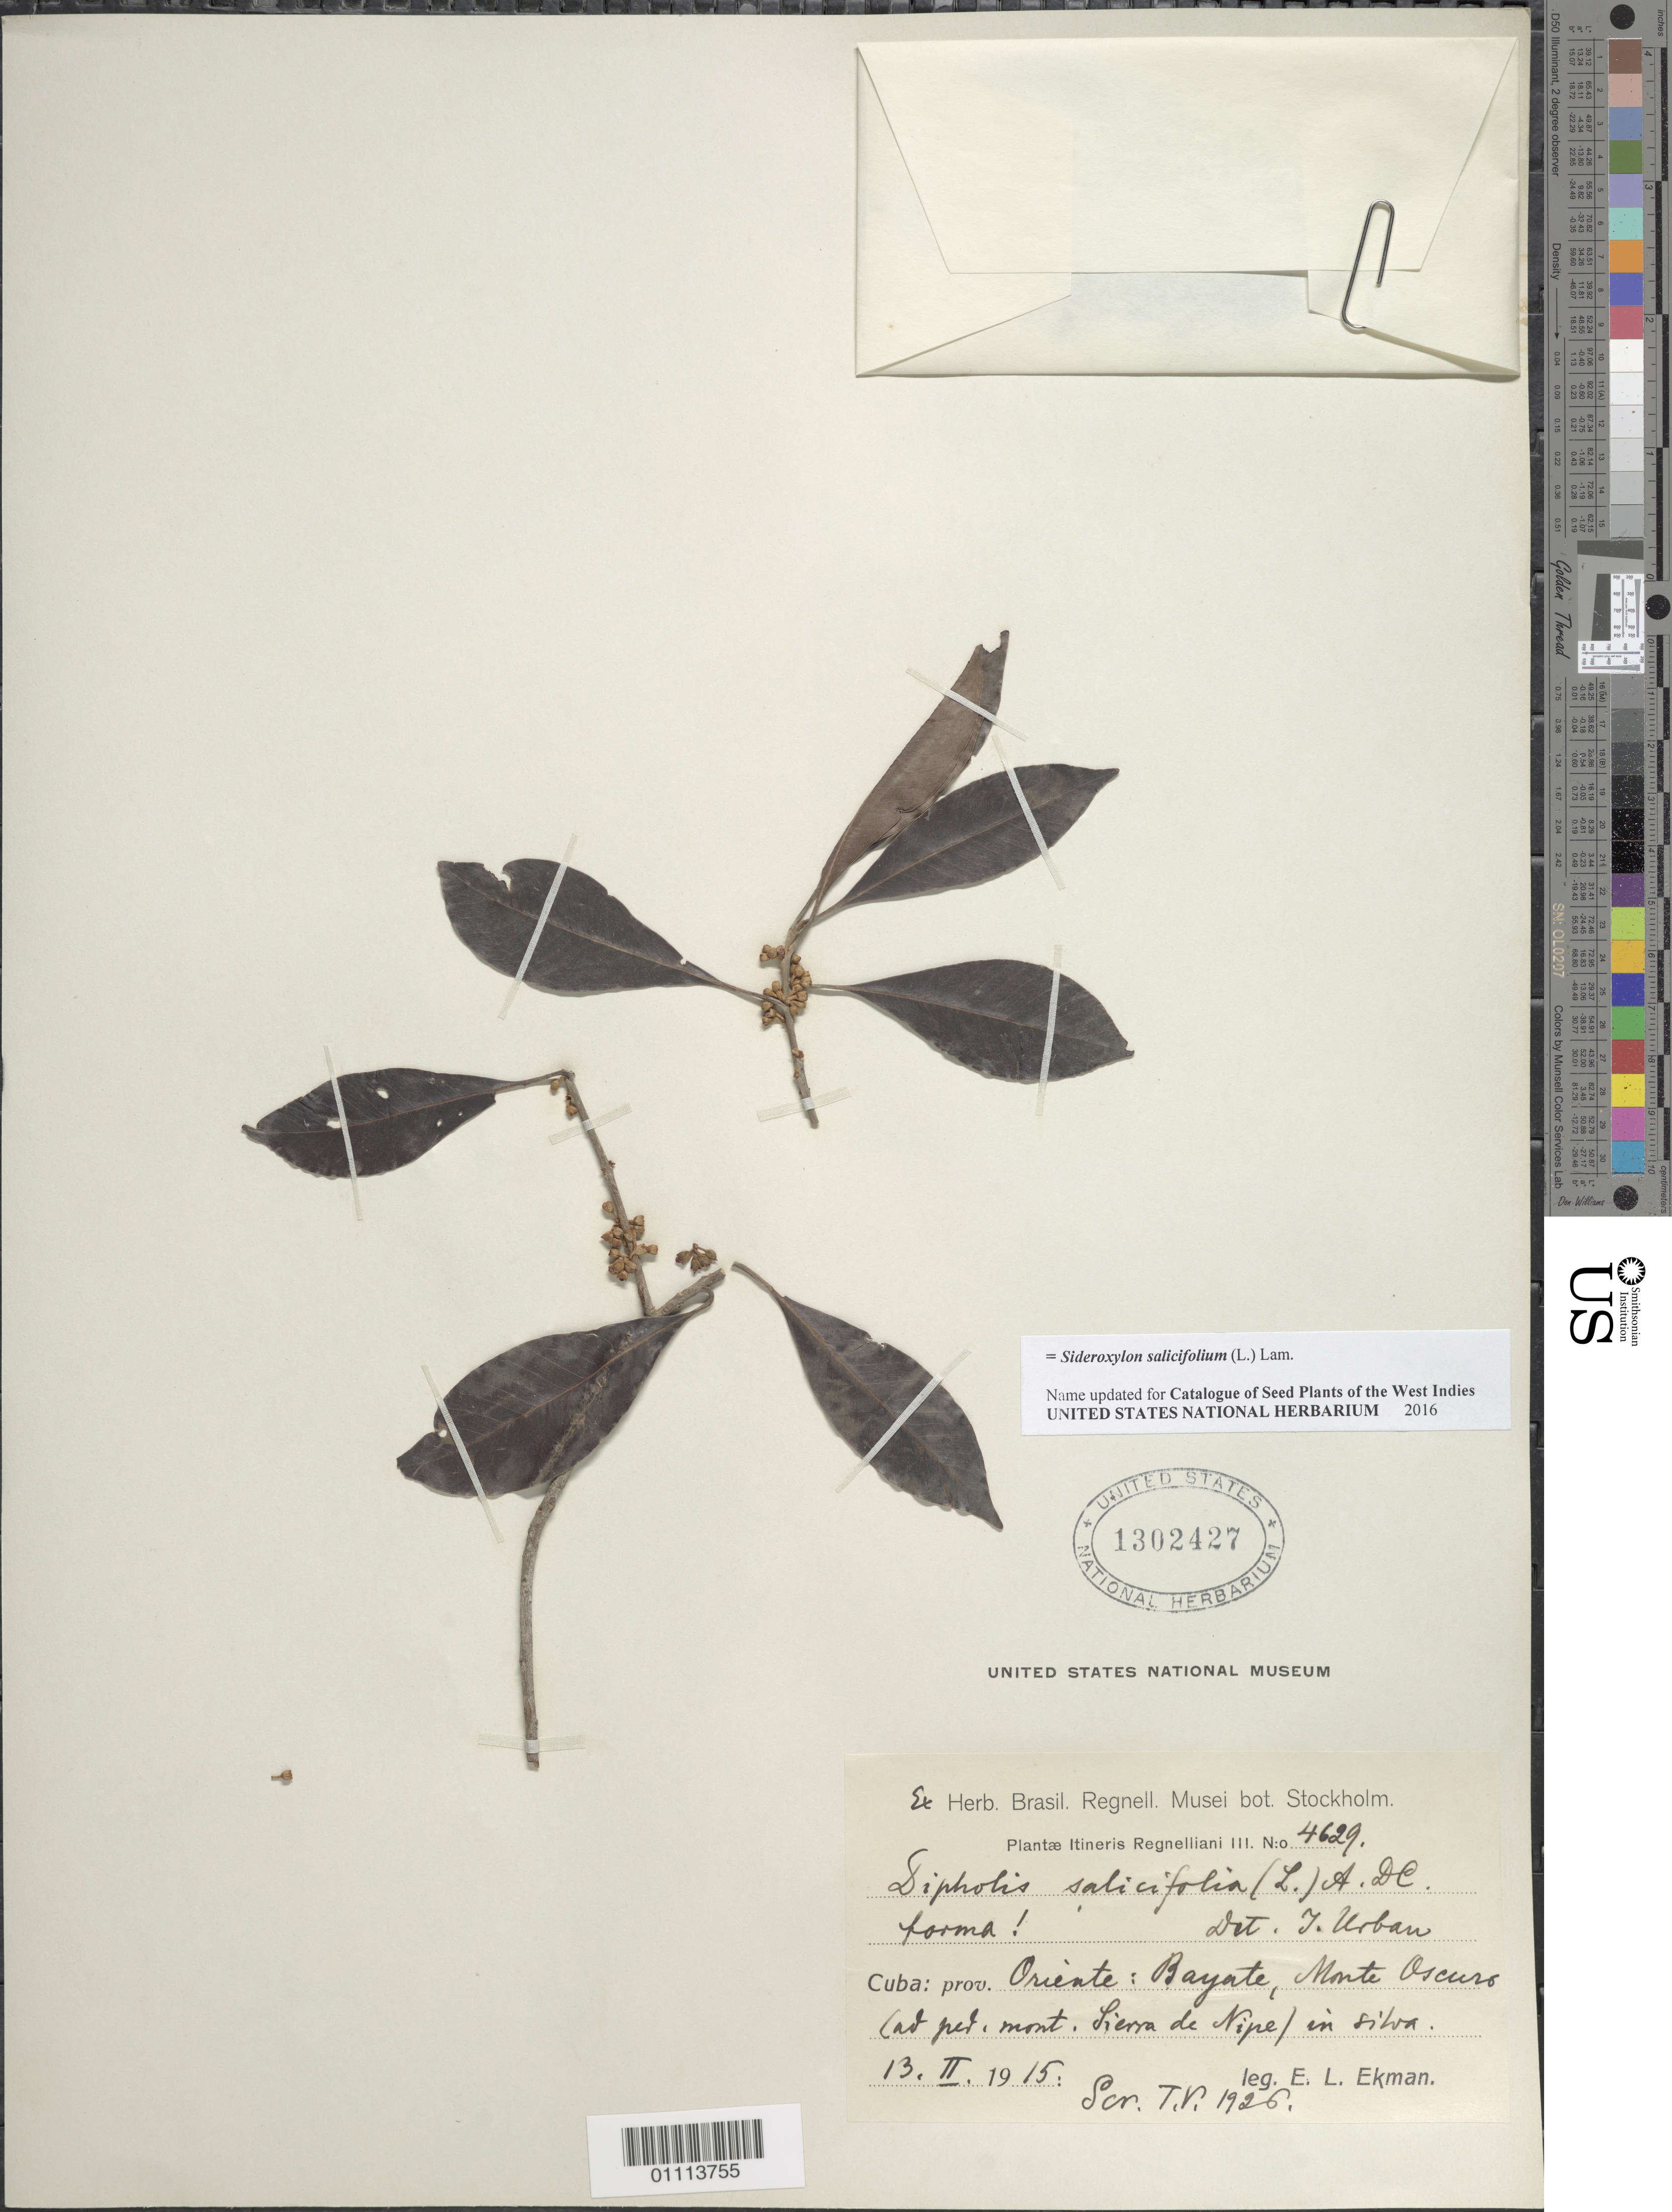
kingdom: Plantae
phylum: Tracheophyta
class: Magnoliopsida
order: Ericales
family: Sapotaceae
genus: Dipholis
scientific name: Dipholis salicifolia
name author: (L.) A. DC.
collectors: E. L. Ekman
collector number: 4629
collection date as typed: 13 Feb 1915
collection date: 1915-02-13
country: Cuba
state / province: Holguín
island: Cuba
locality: Bayate, Monte Oscuro, Sierra de Nipe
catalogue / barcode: US 1302427